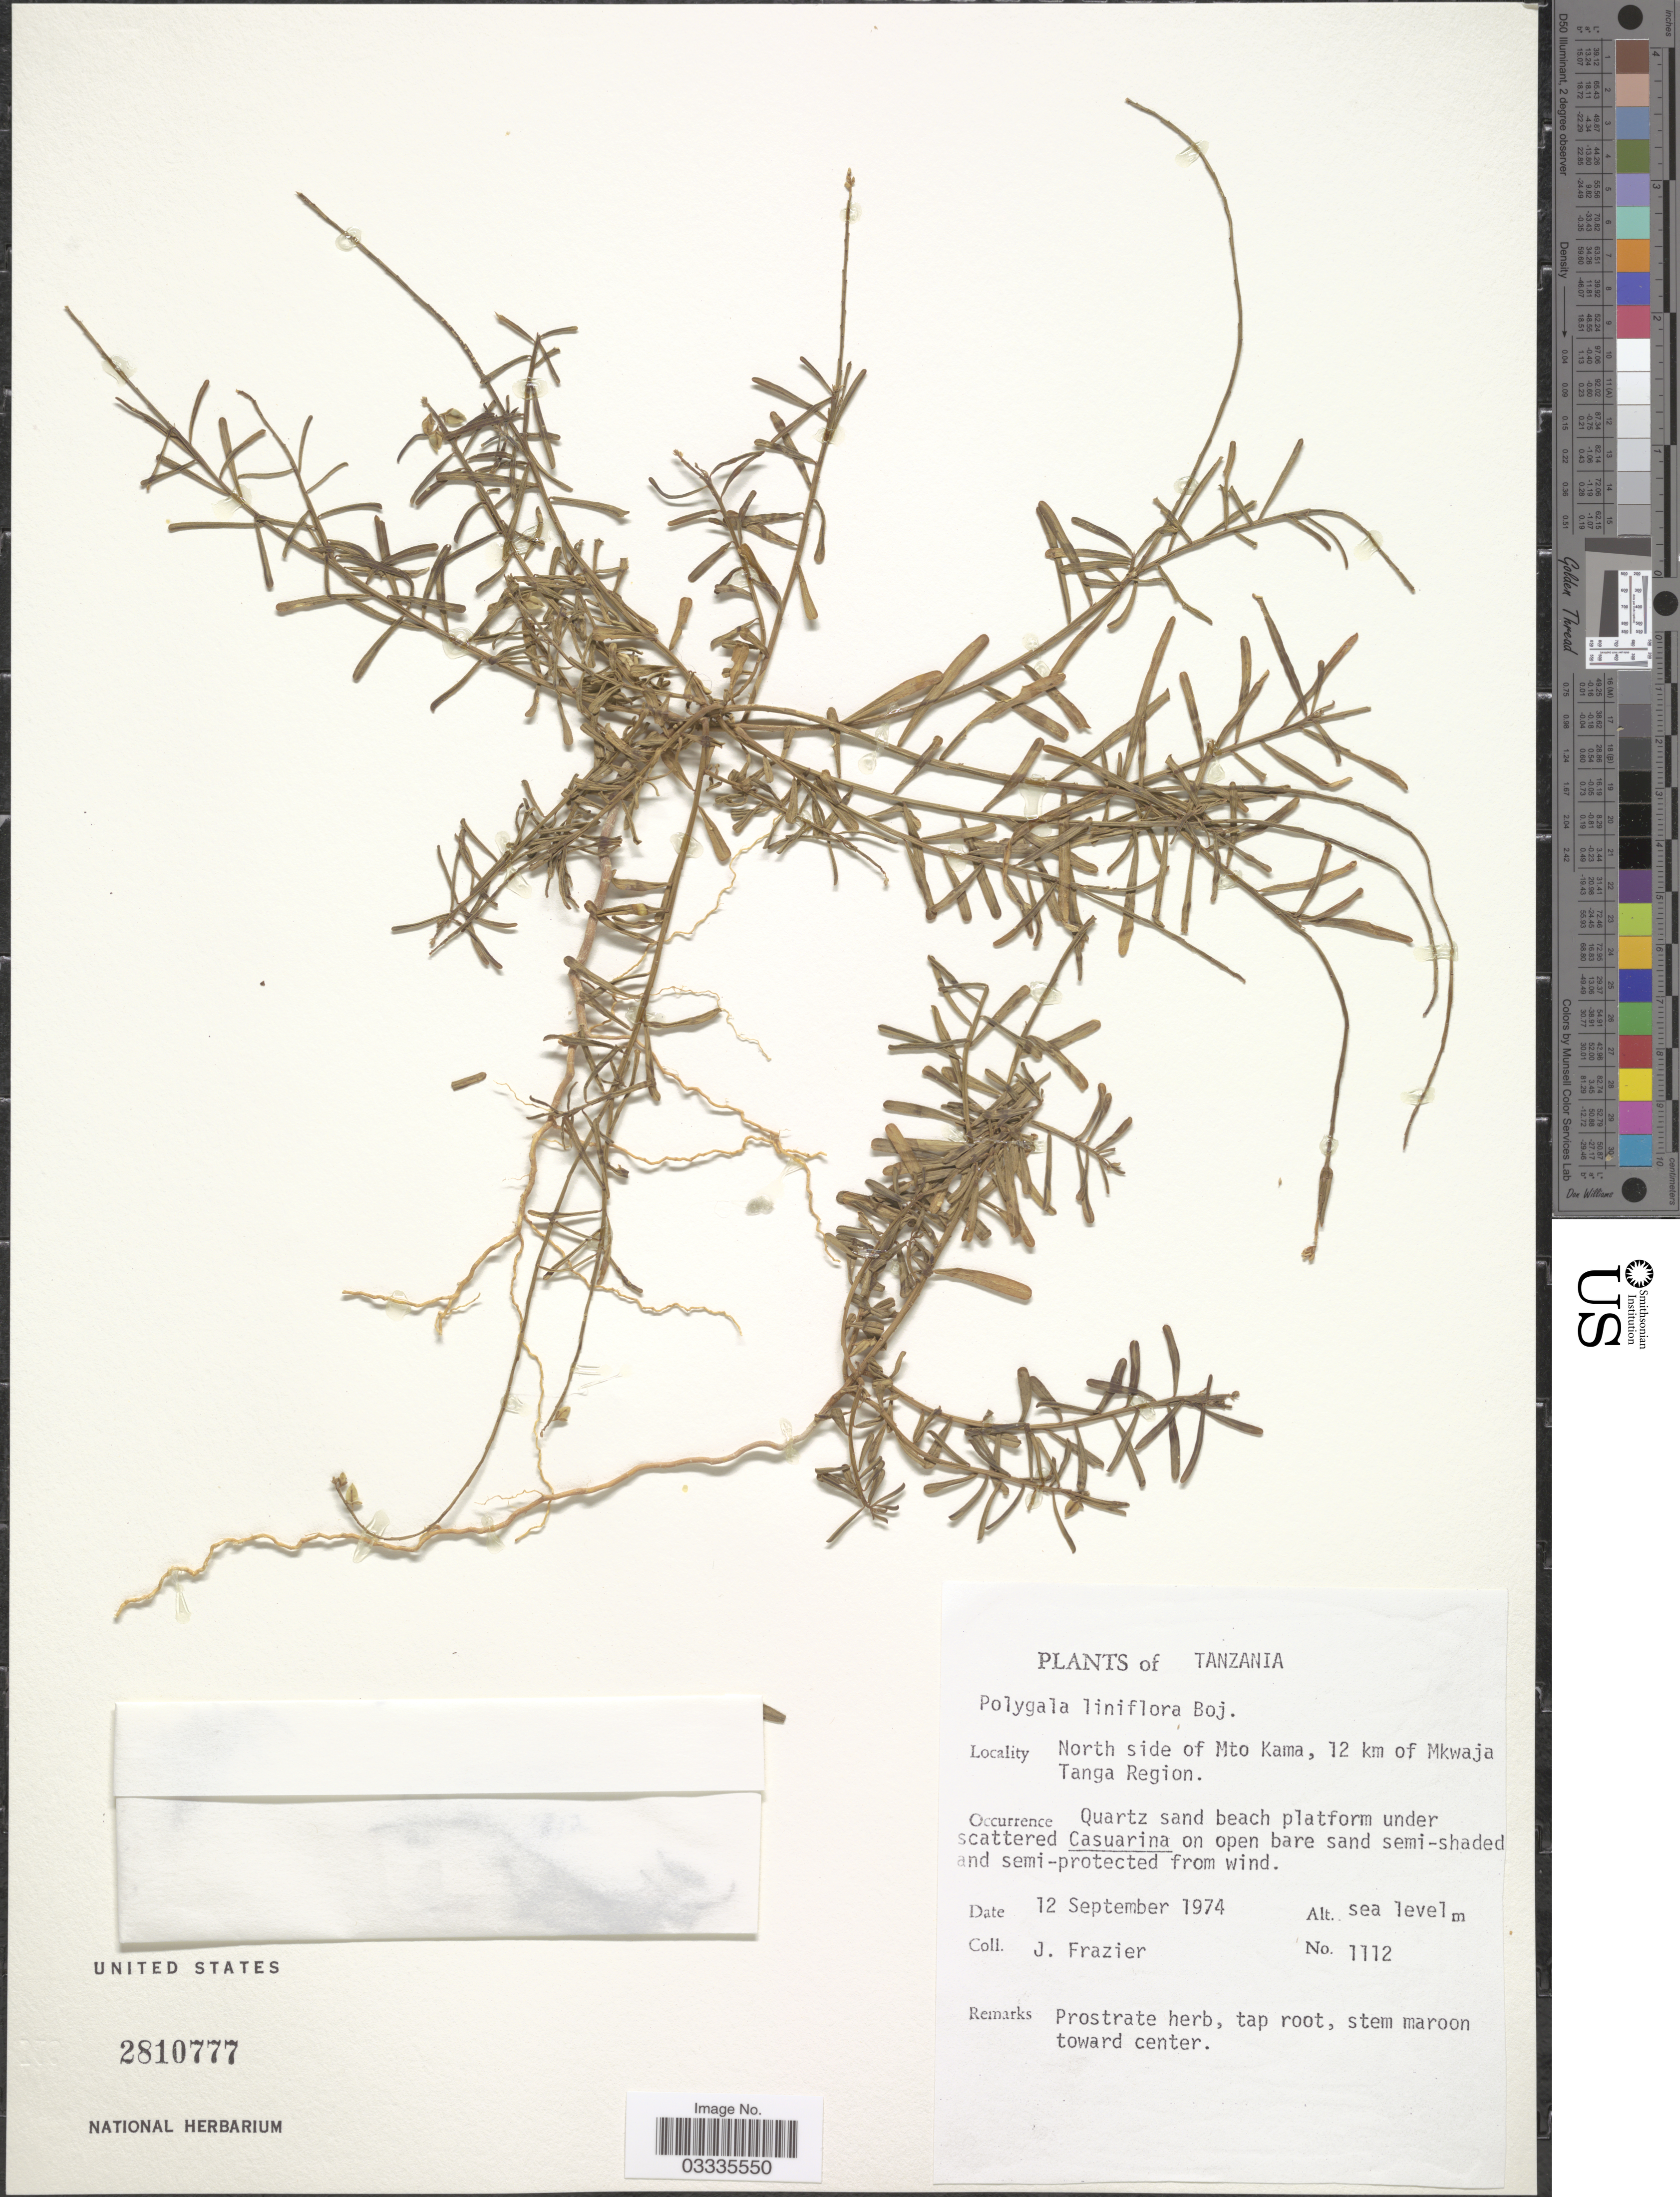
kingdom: Plantae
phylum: Tracheophyta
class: Magnoliopsida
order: Fabales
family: Polygalaceae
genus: Polygala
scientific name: Polygala linifolia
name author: Scheele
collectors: J. Frazier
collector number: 1112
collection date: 1974-09-12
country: Tanzania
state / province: Tanga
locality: North side of Mto Kama, 12 km of Mkwaja Tanga Region.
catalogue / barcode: US 2810777